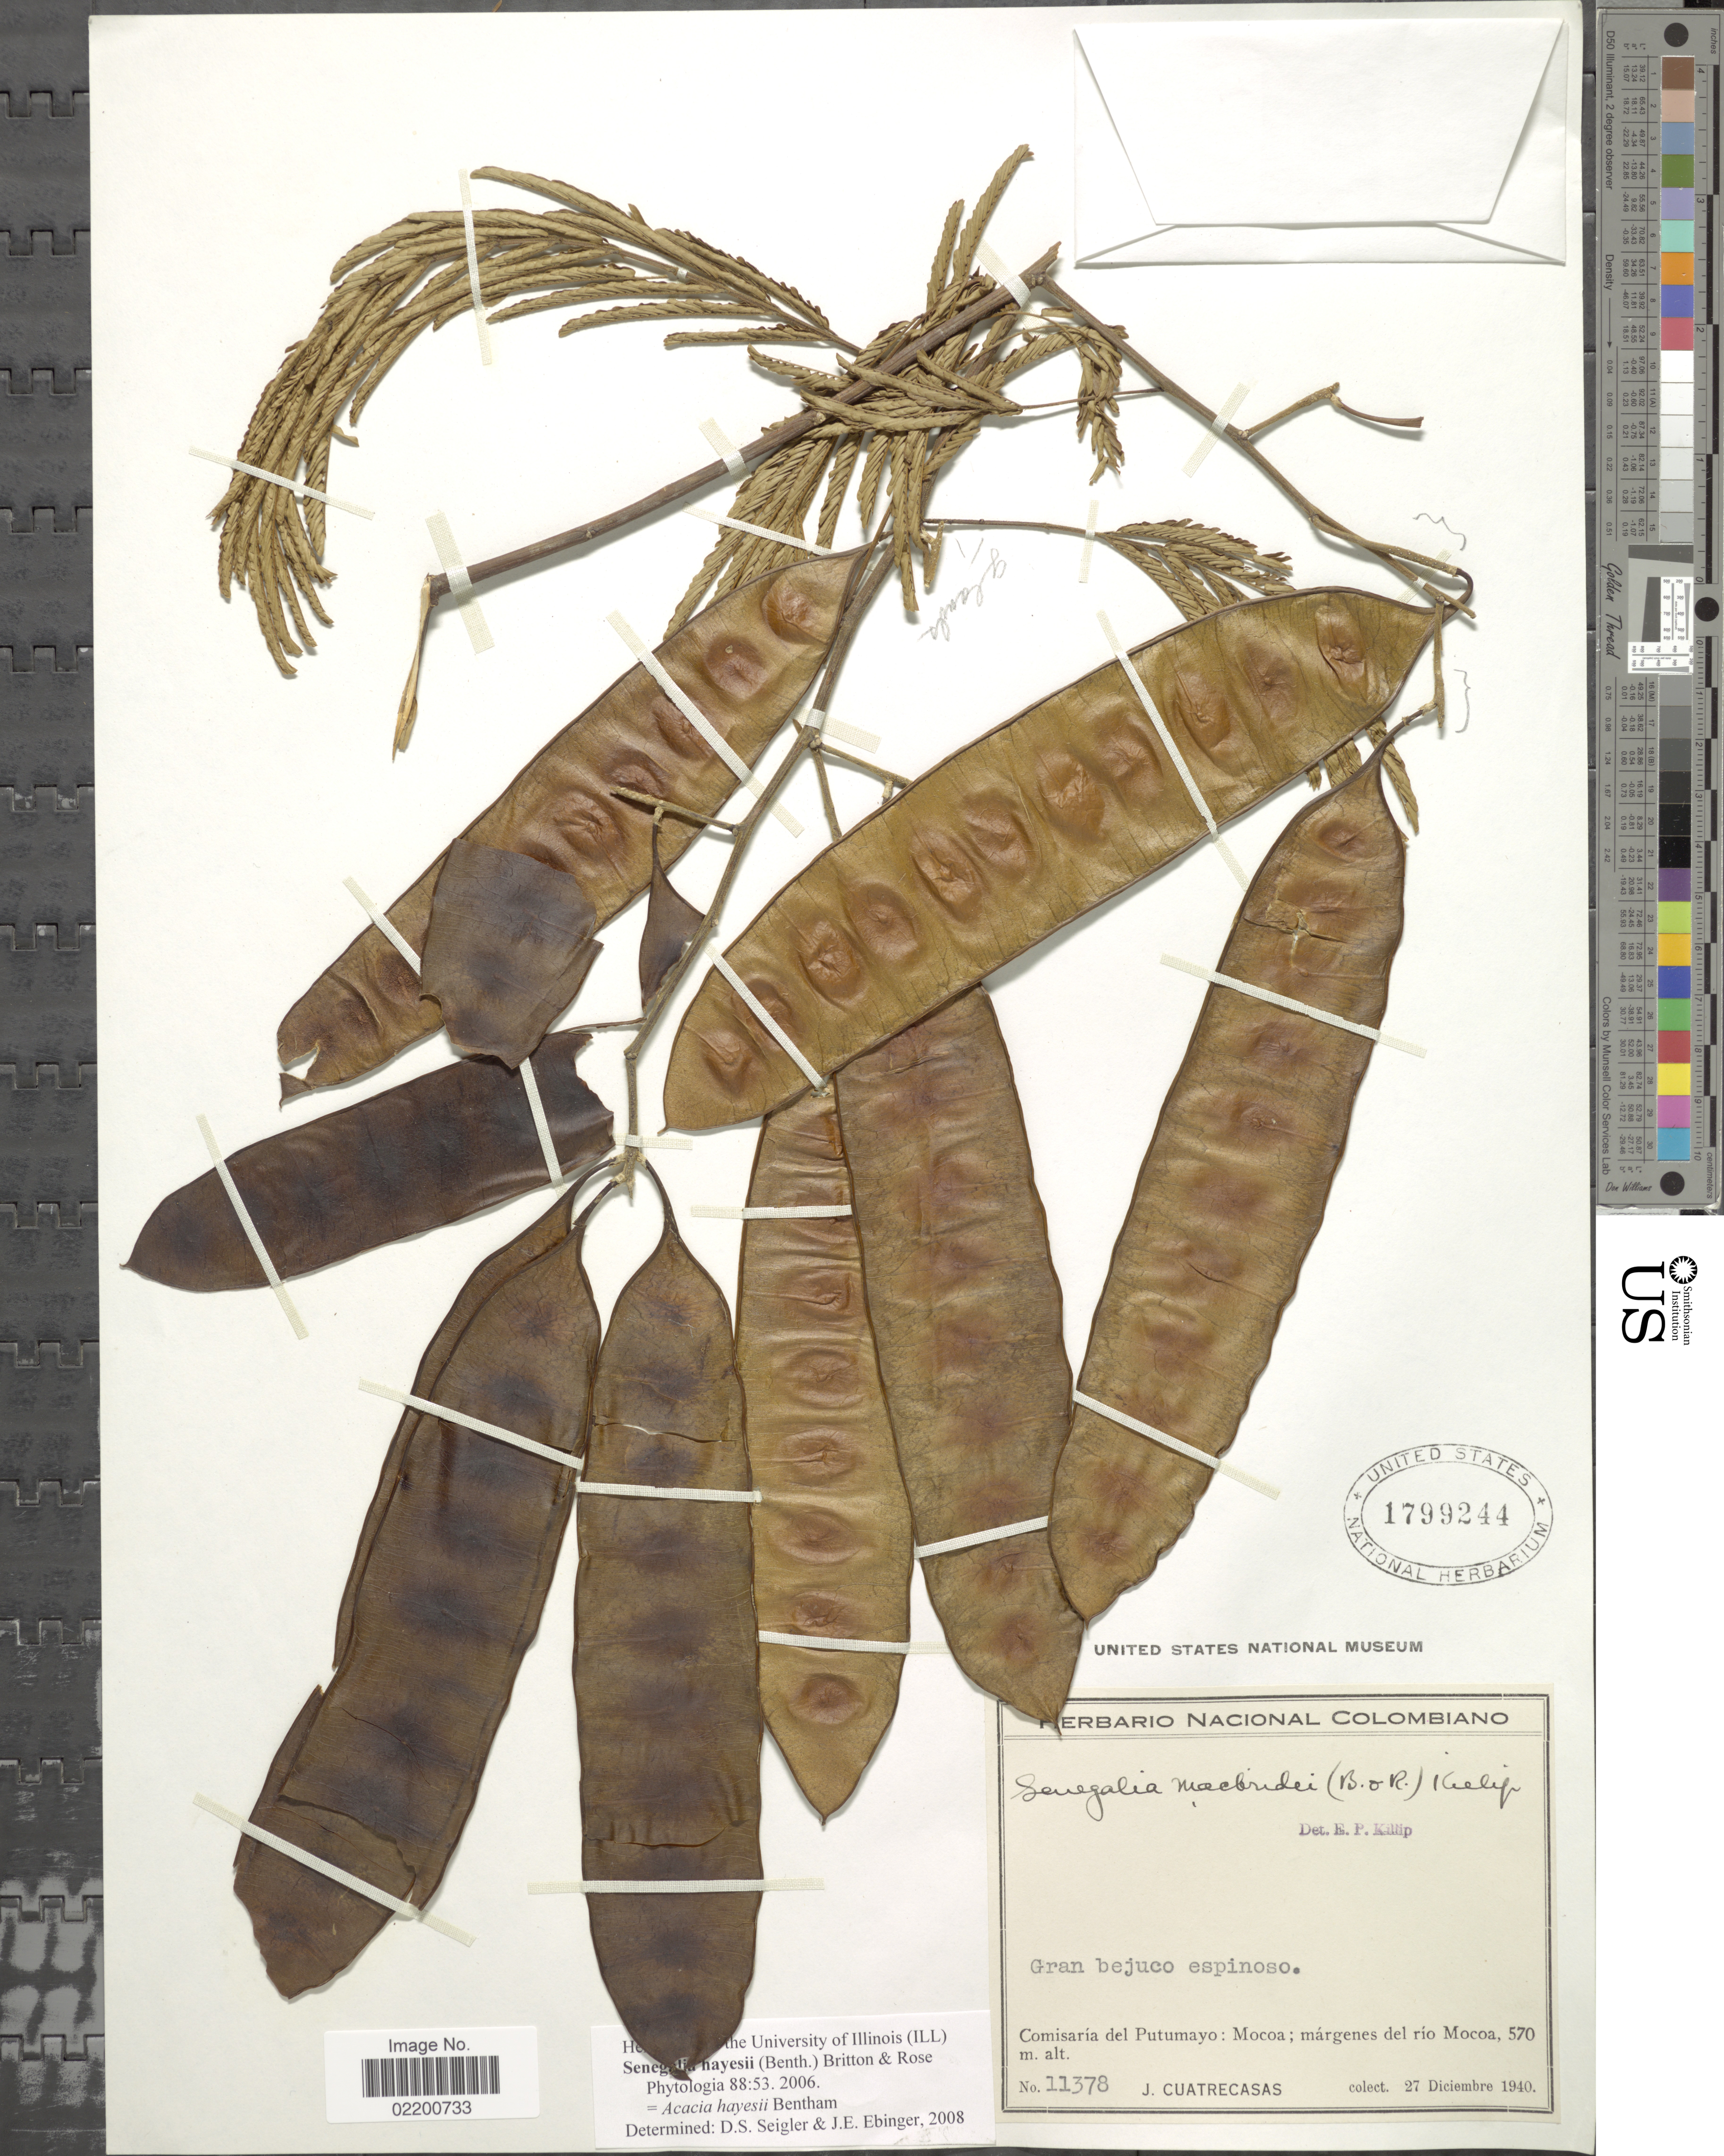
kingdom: Plantae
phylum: Tracheophyta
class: Magnoliopsida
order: Fabales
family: Fabaceae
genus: Senegalia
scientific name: Senegalia hayesii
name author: (Benth.) Britton & Rose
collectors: J. Cuatrecasas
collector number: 11378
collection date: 1940-12-27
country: Colombia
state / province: Putumayo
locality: Comisaria del Putumayo: Mocoa; margenes del rio Mocoa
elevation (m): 570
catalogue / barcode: US 1799244